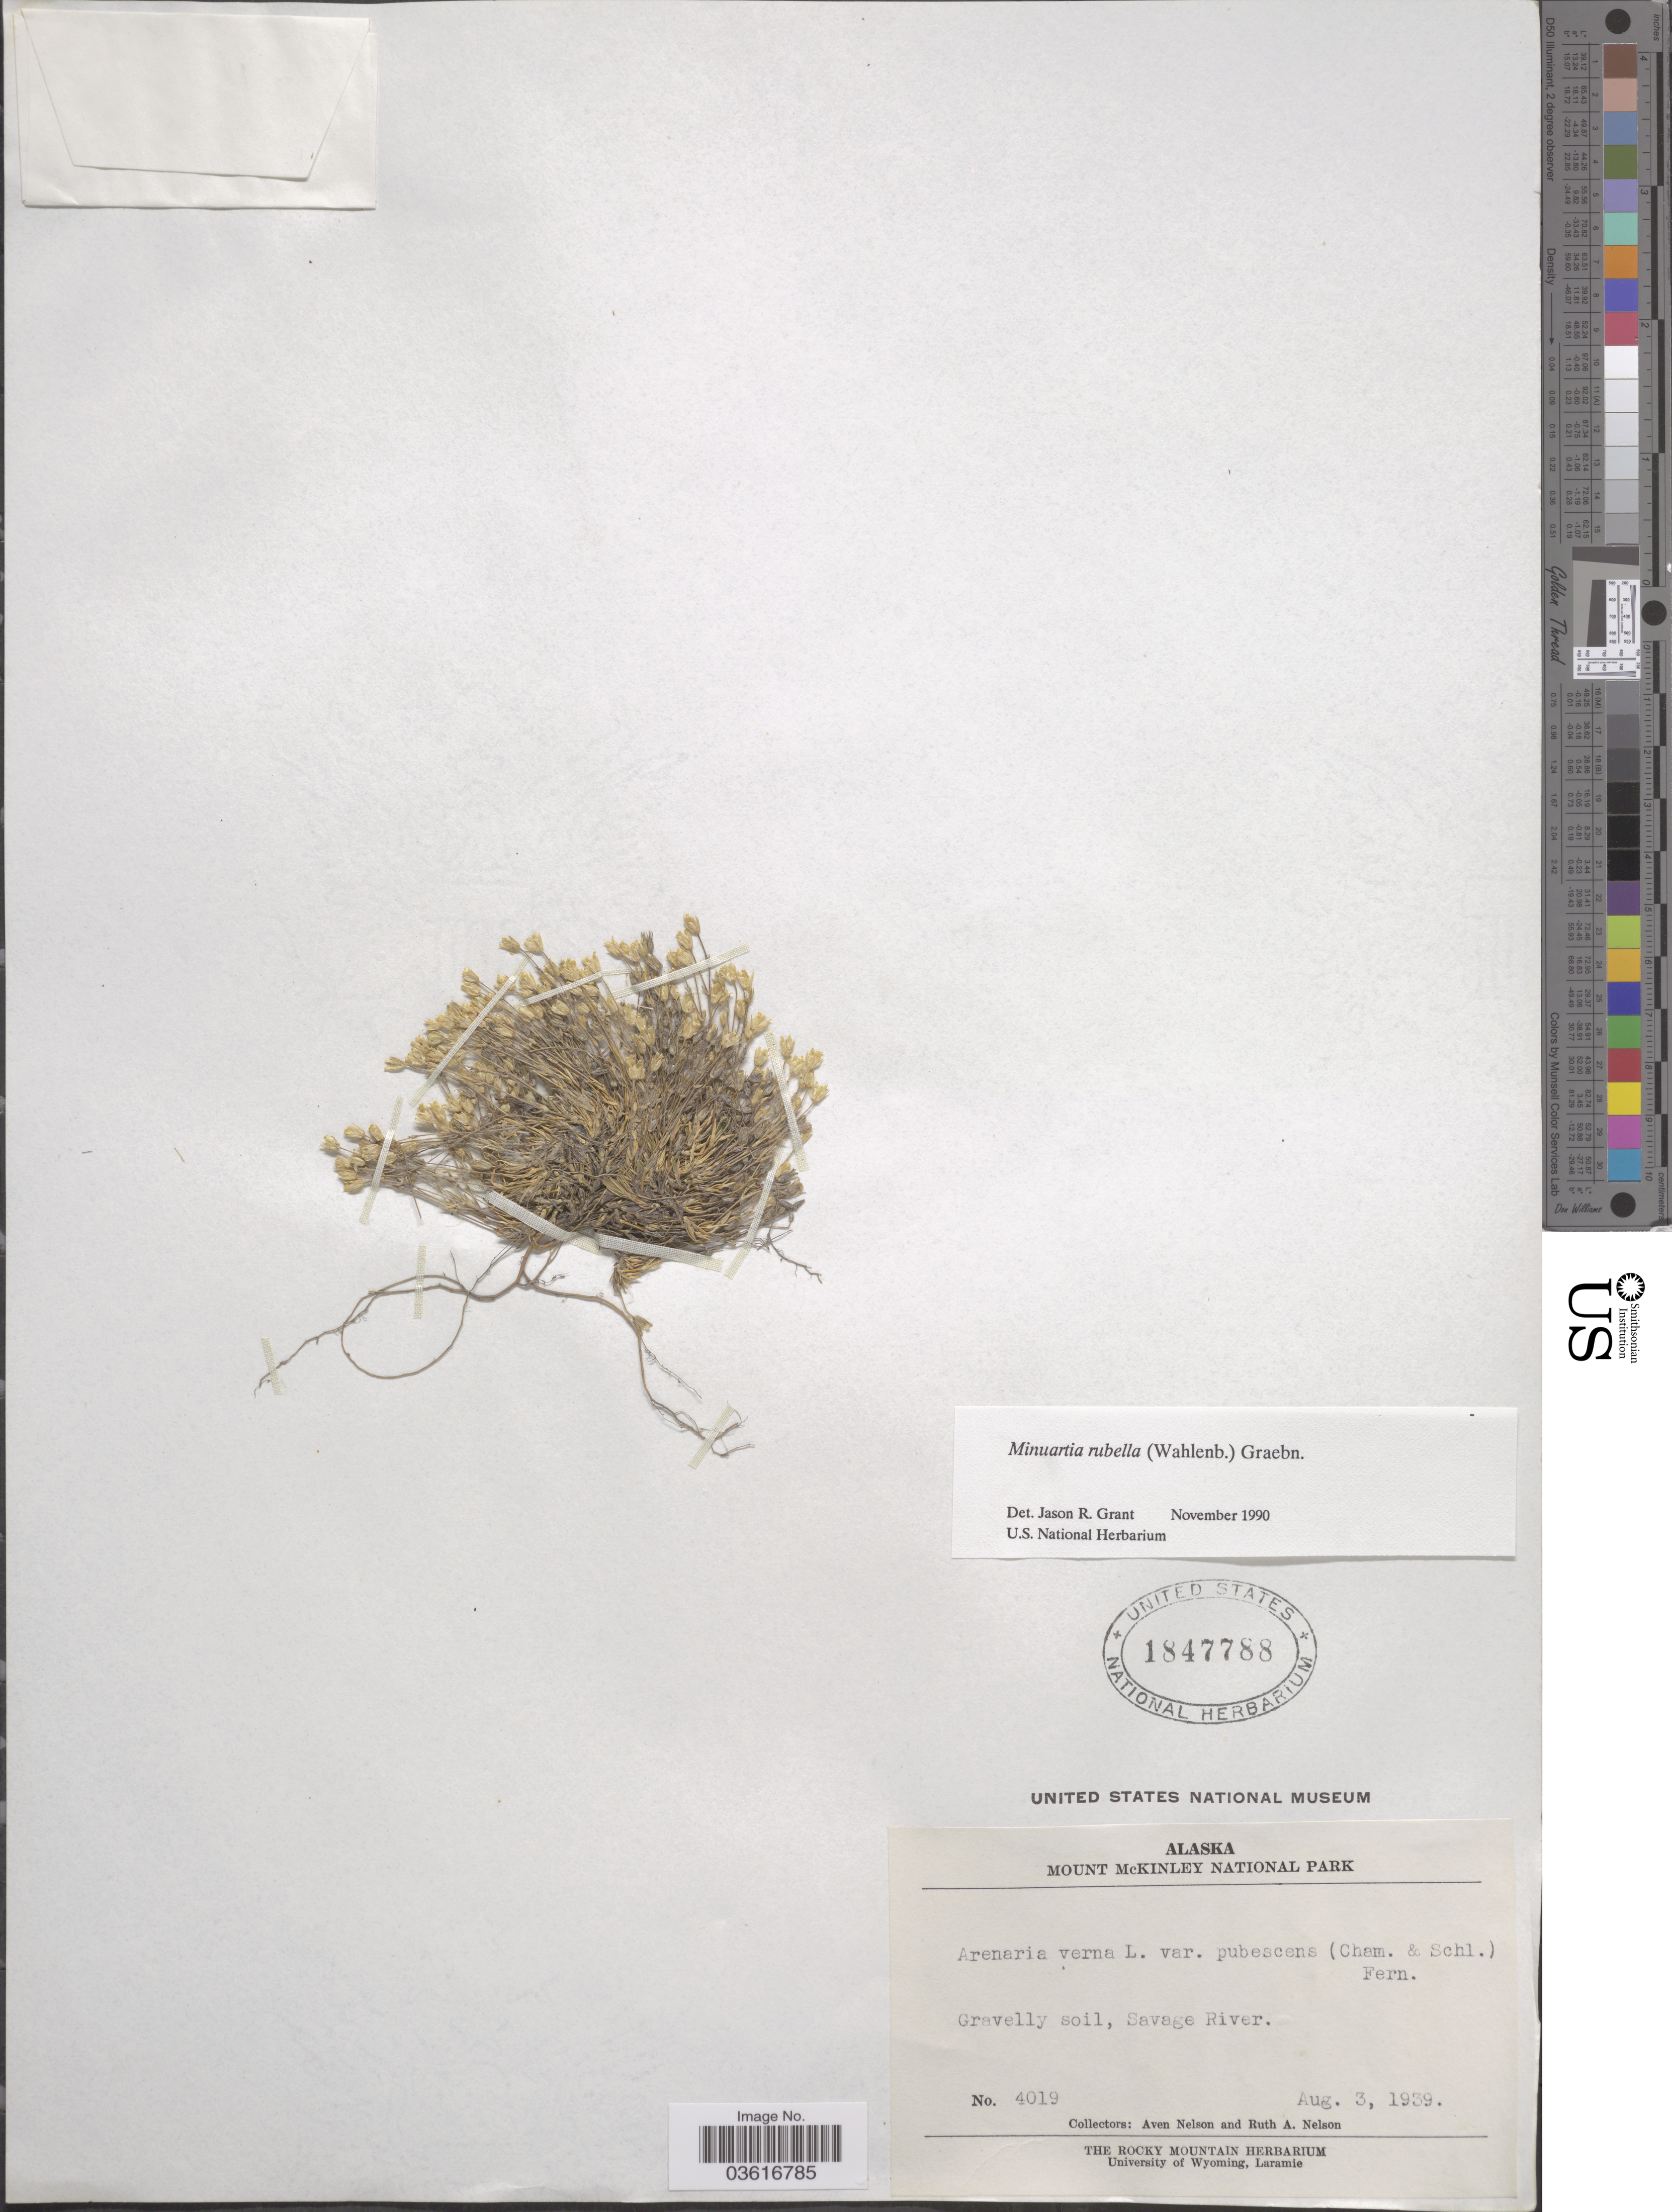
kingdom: Plantae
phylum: Tracheophyta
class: Magnoliopsida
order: Caryophyllales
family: Caryophyllaceae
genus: Minuartia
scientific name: Minuartia rubella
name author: (Wahlenb.) Hiern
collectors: A. Nelson & R. A. Nelson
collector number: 4019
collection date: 1939-08-03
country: United States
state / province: Alaska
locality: Mount McKinley National Park. Savage River.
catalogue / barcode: US 1847788